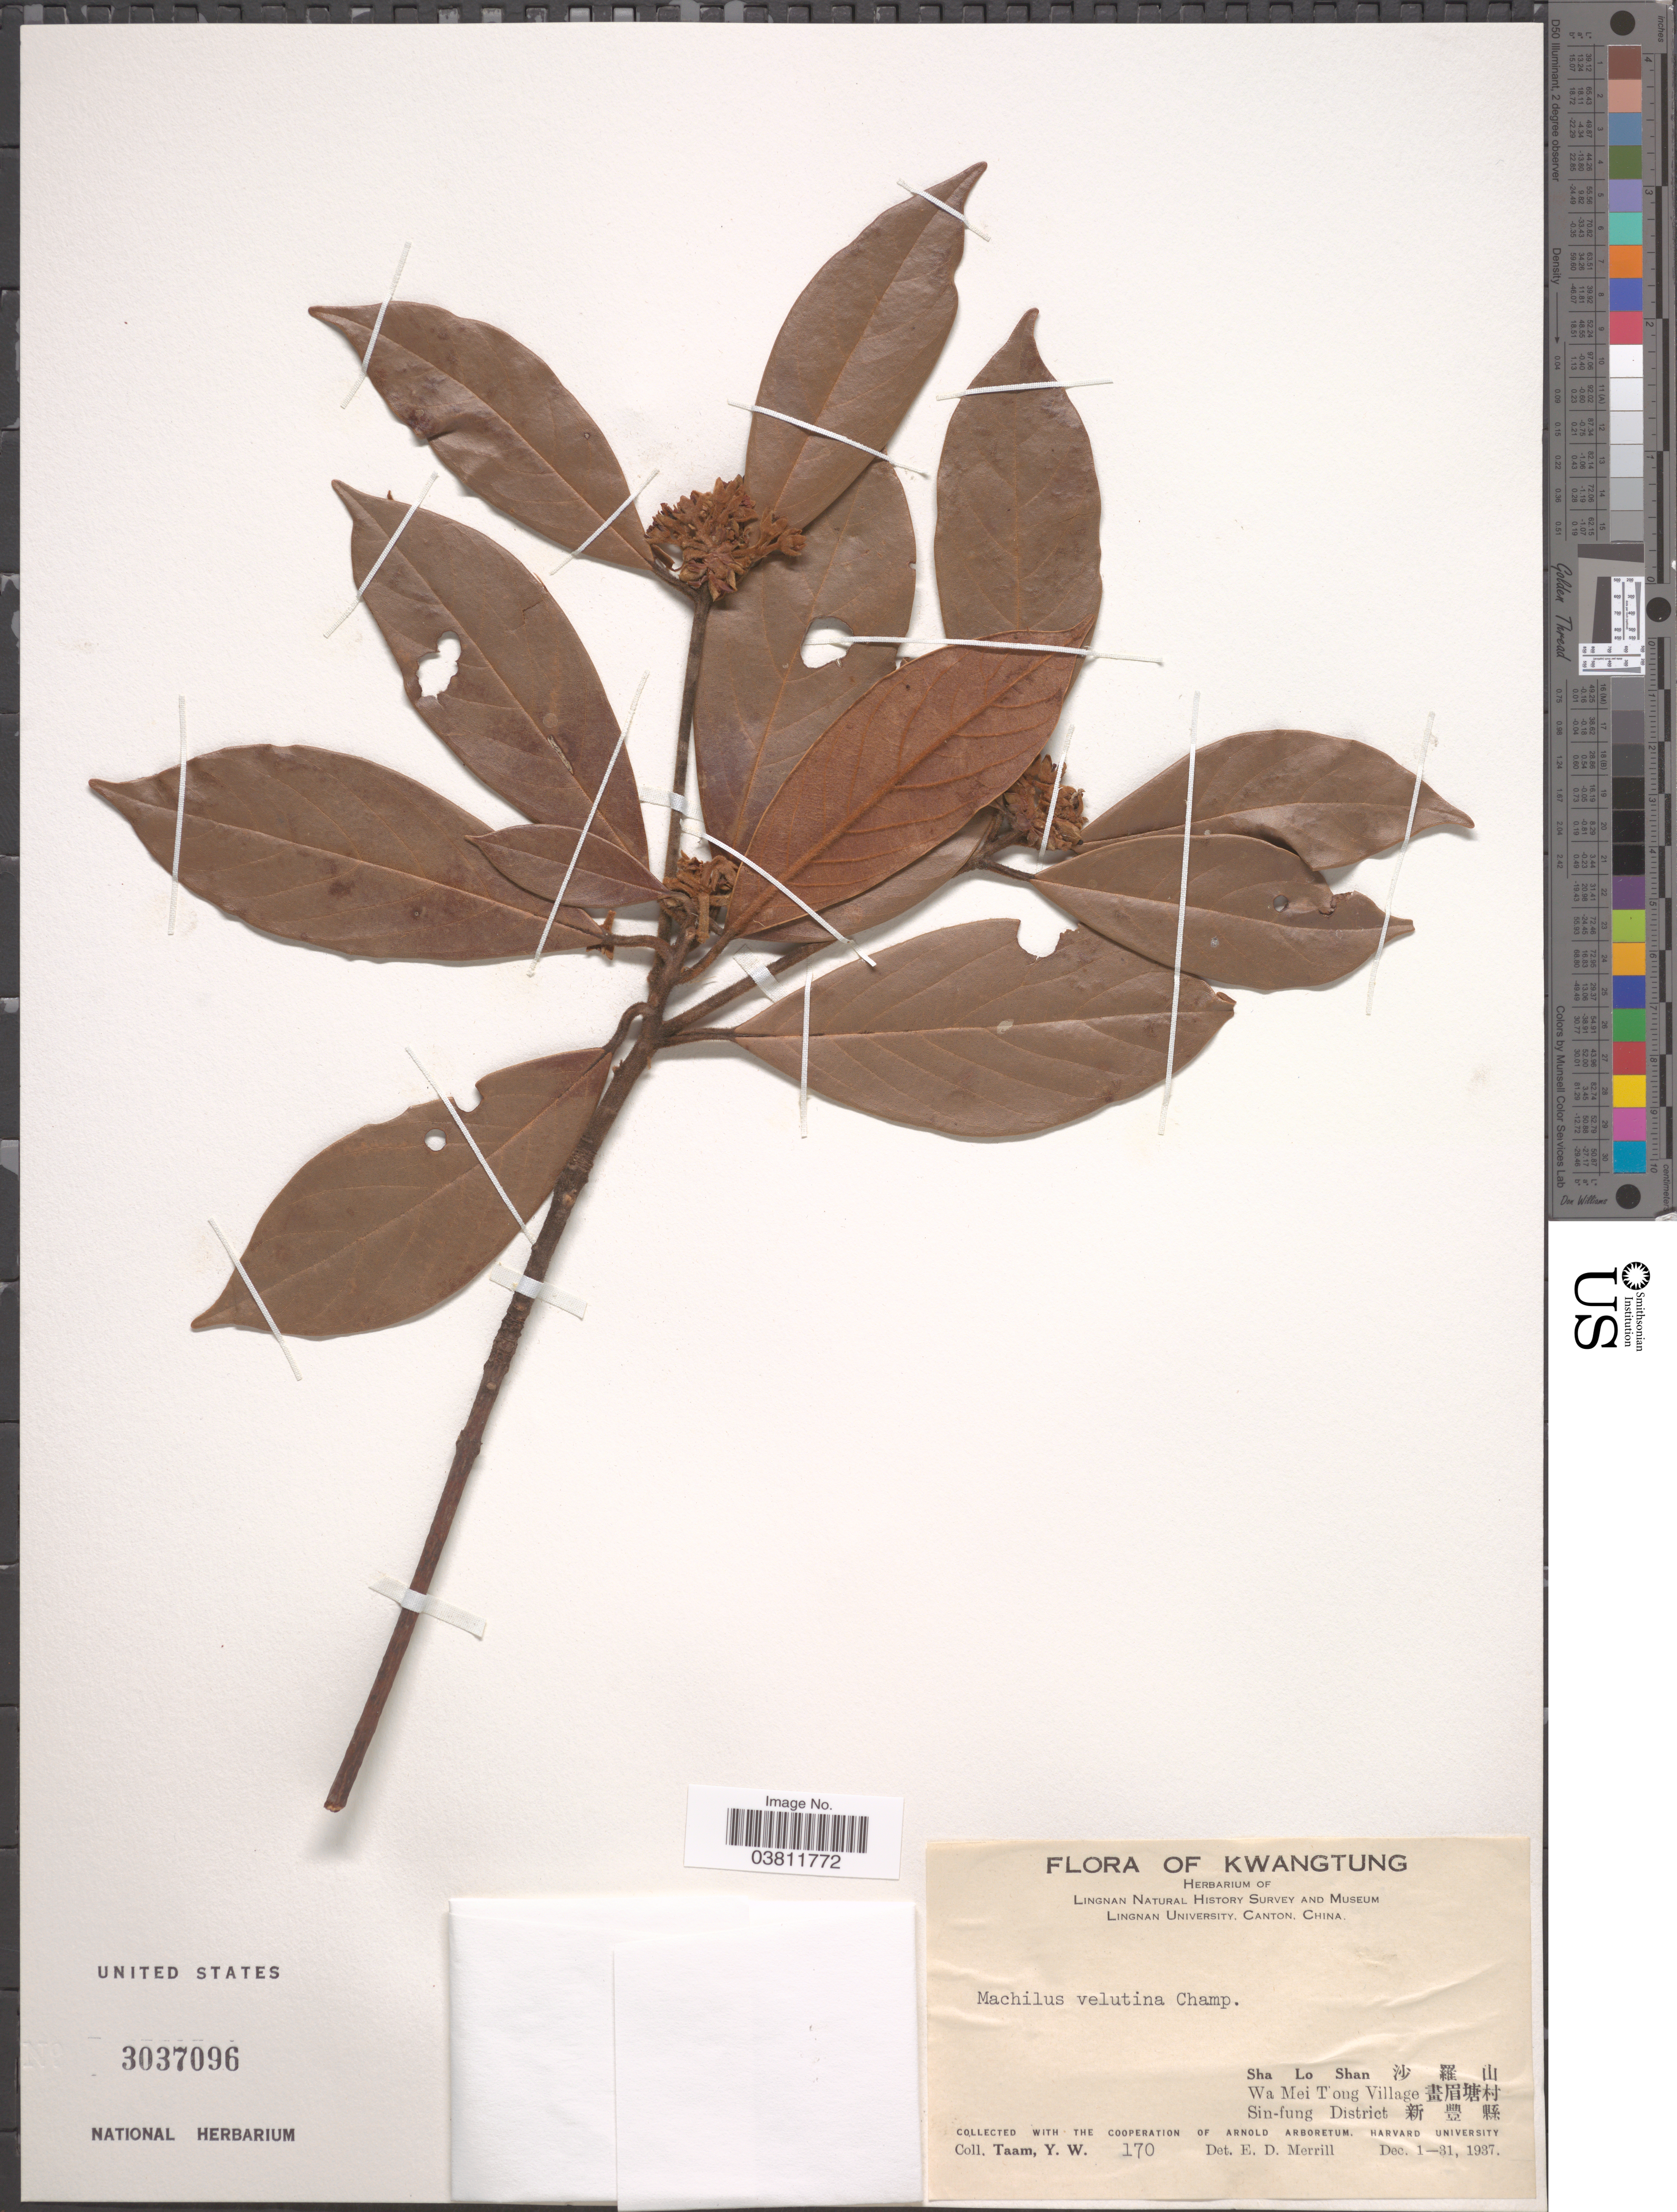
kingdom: Plantae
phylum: Tracheophyta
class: Magnoliopsida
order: Laurales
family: Lauraceae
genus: Machilus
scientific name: Machilus velutina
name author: Champ. ex Benth.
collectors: Y. W. Taam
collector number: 170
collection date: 1937-12-01/1937-12-31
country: China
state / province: Guangdong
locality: Kwangtung, Sha Lo Shan X, Wa Mei T'ong Village X, Sin-fung District X.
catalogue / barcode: US 3037096